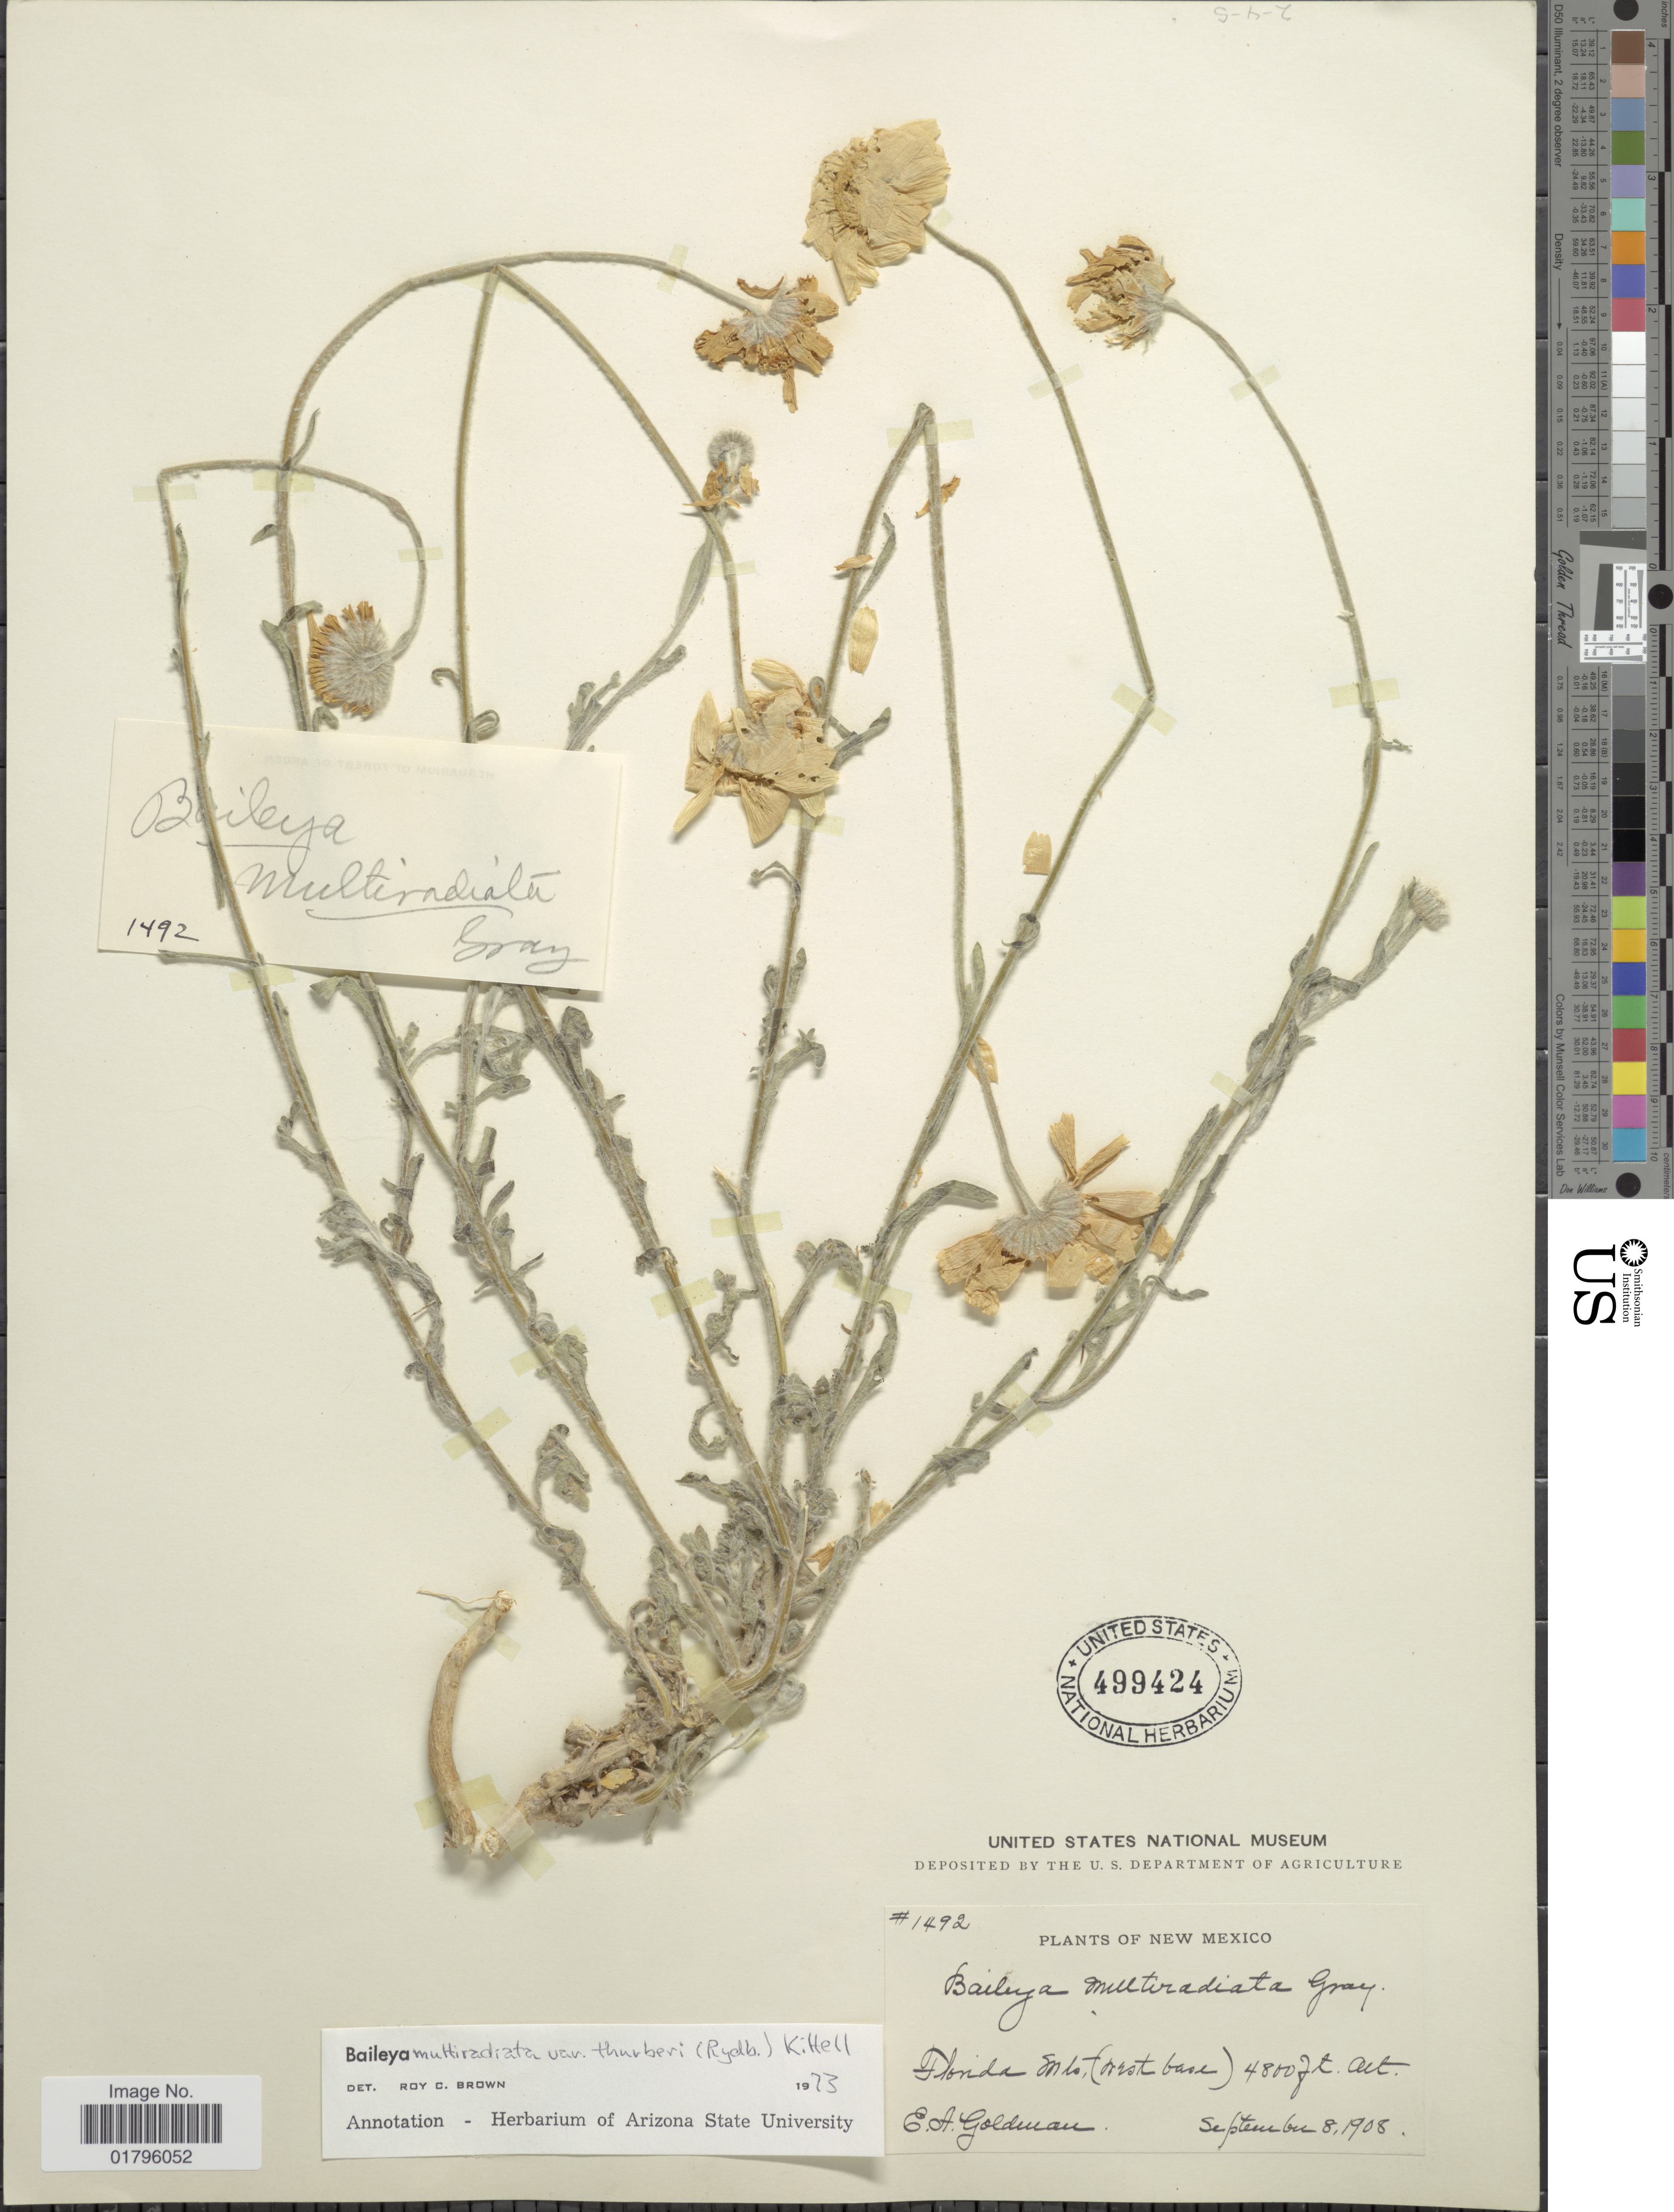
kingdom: Plantae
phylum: Tracheophyta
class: Magnoliopsida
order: Asterales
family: Asteraceae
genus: Baileya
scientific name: Baileya thurberi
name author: Rydb.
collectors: E. A. Goldman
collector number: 1492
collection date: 1908-09-08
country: United States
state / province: New Mexico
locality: Florida Mts, (west base)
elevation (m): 1463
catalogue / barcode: US 499424